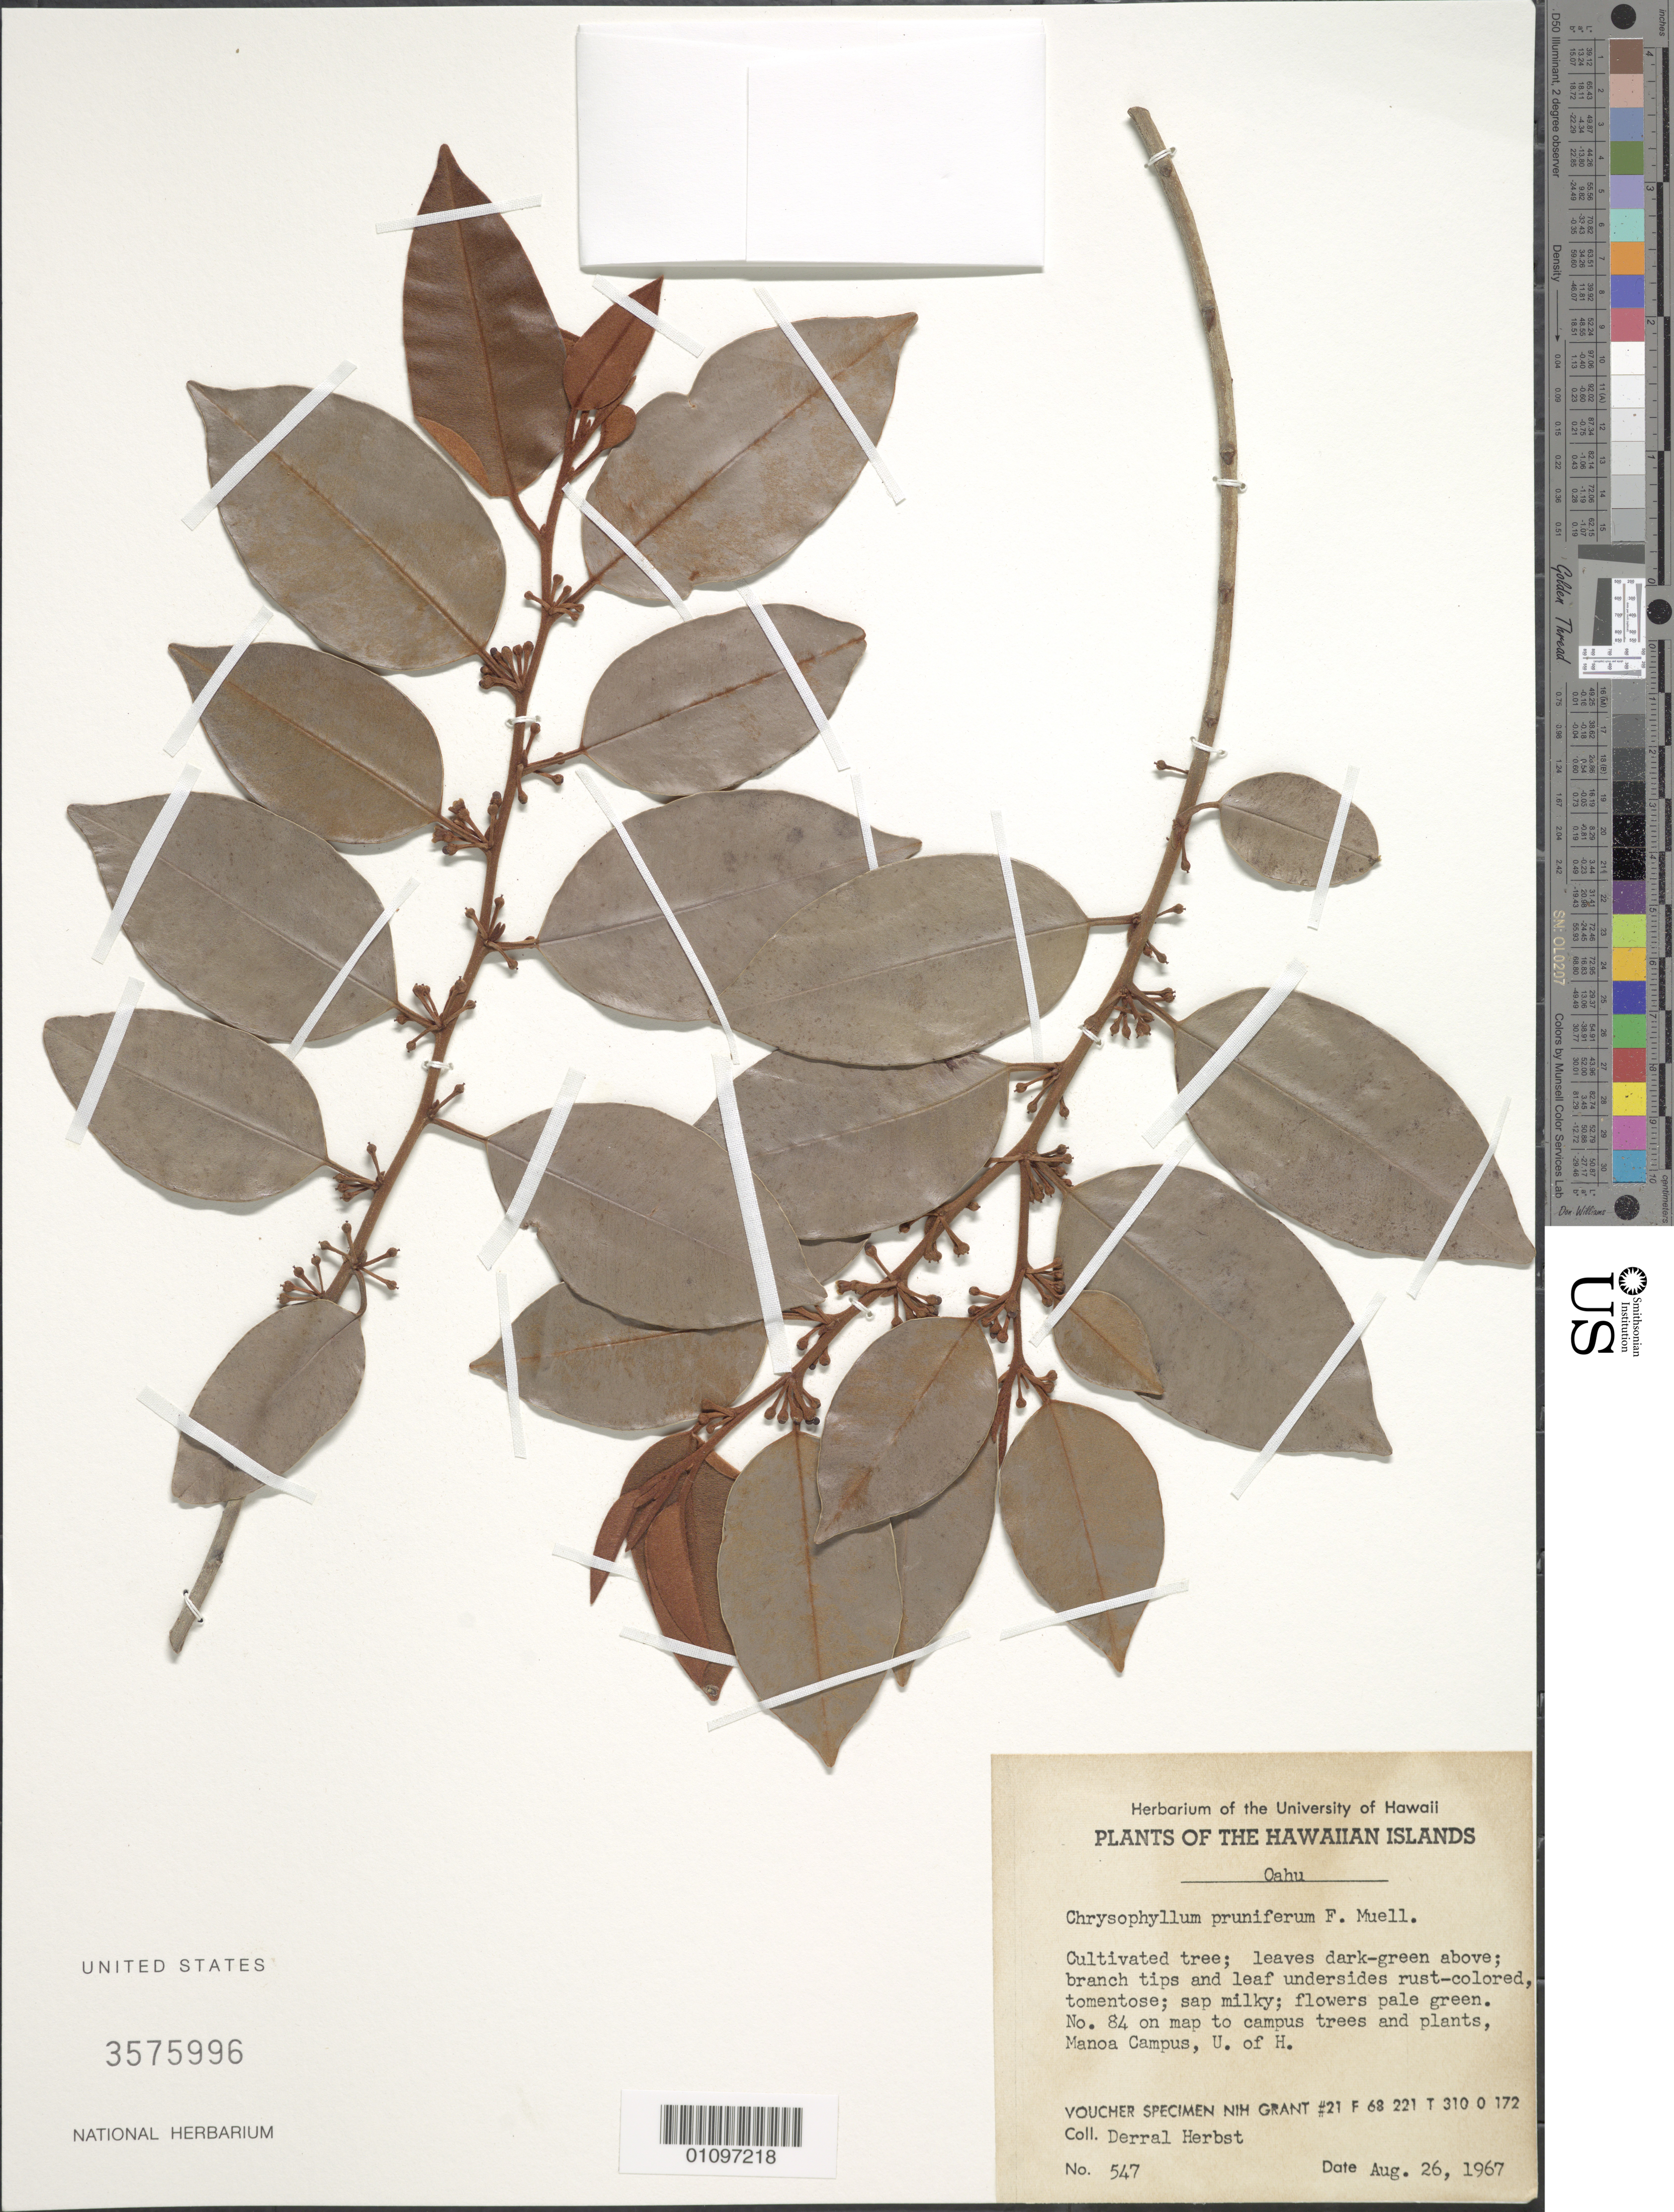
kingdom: Plantae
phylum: Tracheophyta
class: Magnoliopsida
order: Ericales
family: Sapotaceae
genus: Chrysophyllum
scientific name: Chrysophyllum pruniforme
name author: Pierre ex Engl.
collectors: D. R. Herbst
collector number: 547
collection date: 1967-08-26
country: United States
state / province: Hawaii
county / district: Honolulu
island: Oahu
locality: University of Hawaii Manoa Campus, number 84 on map of campus trees and plants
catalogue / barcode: US 3575996